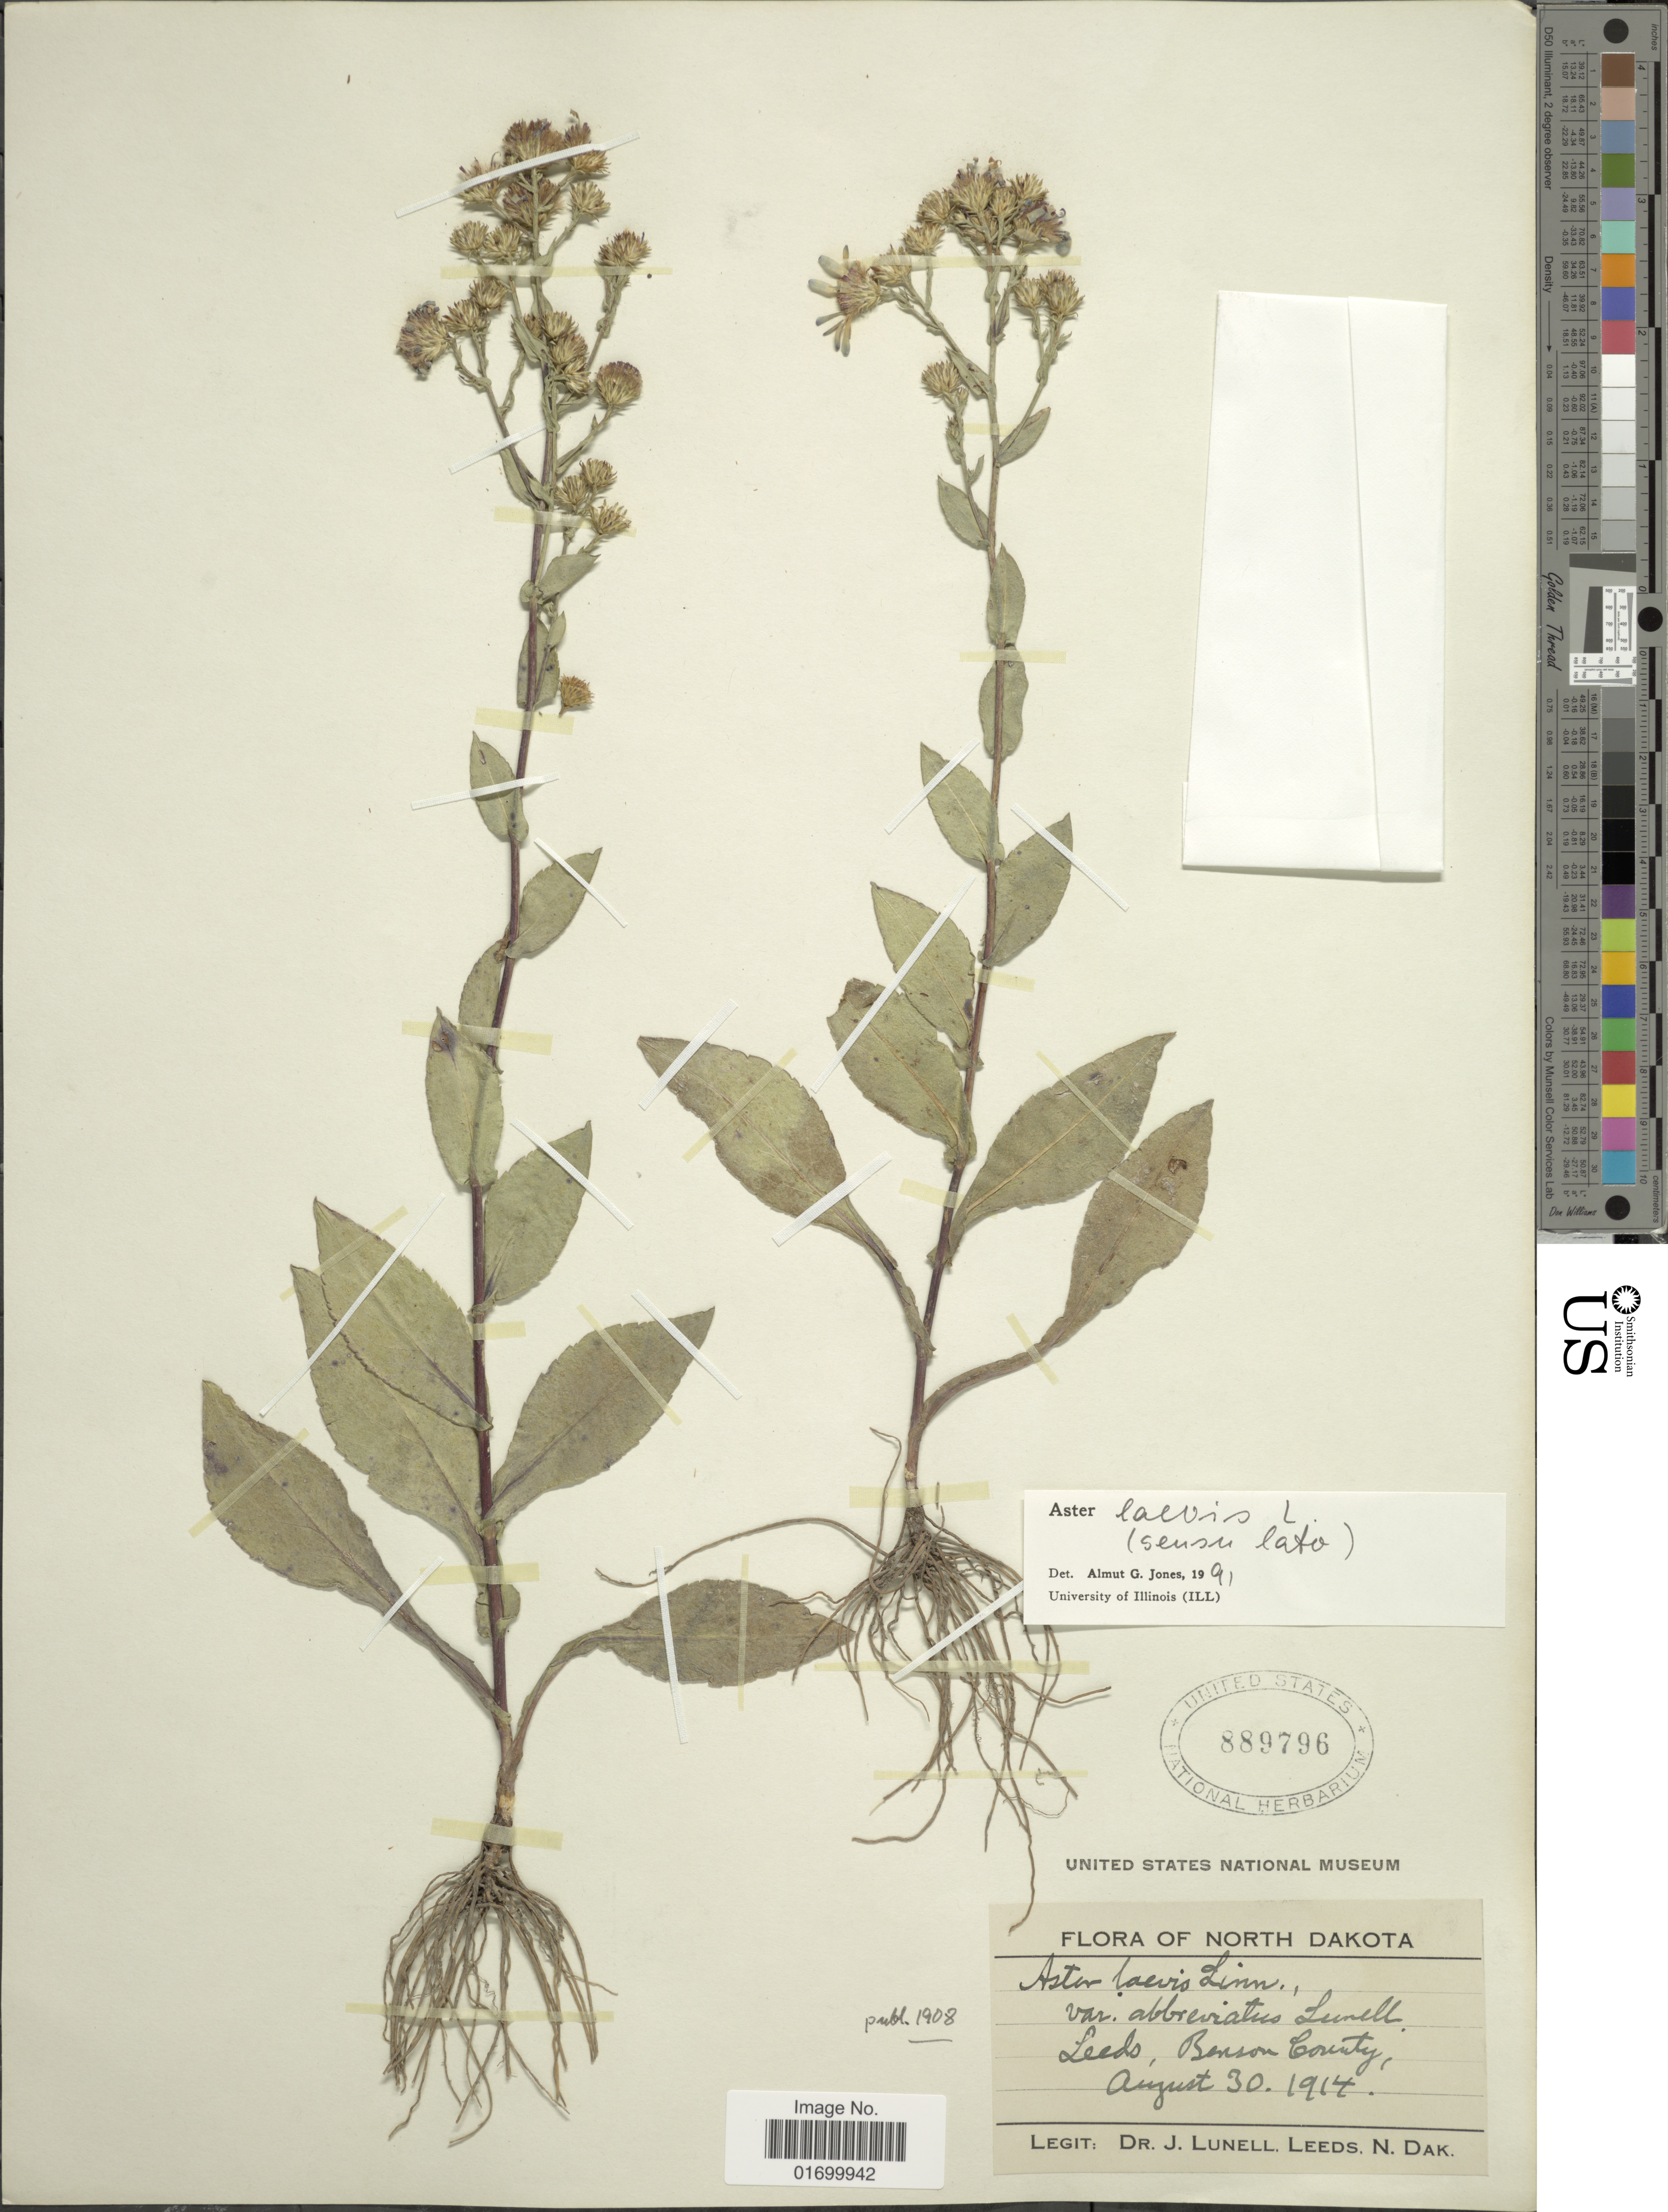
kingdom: Plantae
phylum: Tracheophyta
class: Magnoliopsida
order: Asterales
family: Asteraceae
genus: Symphyotrichum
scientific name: Symphyotrichum laeve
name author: (L.) Á. Löve & D. Löve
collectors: J. Lundell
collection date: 1914-08-30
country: United States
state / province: North Dakota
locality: Leeds, Benson County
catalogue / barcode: US 889796